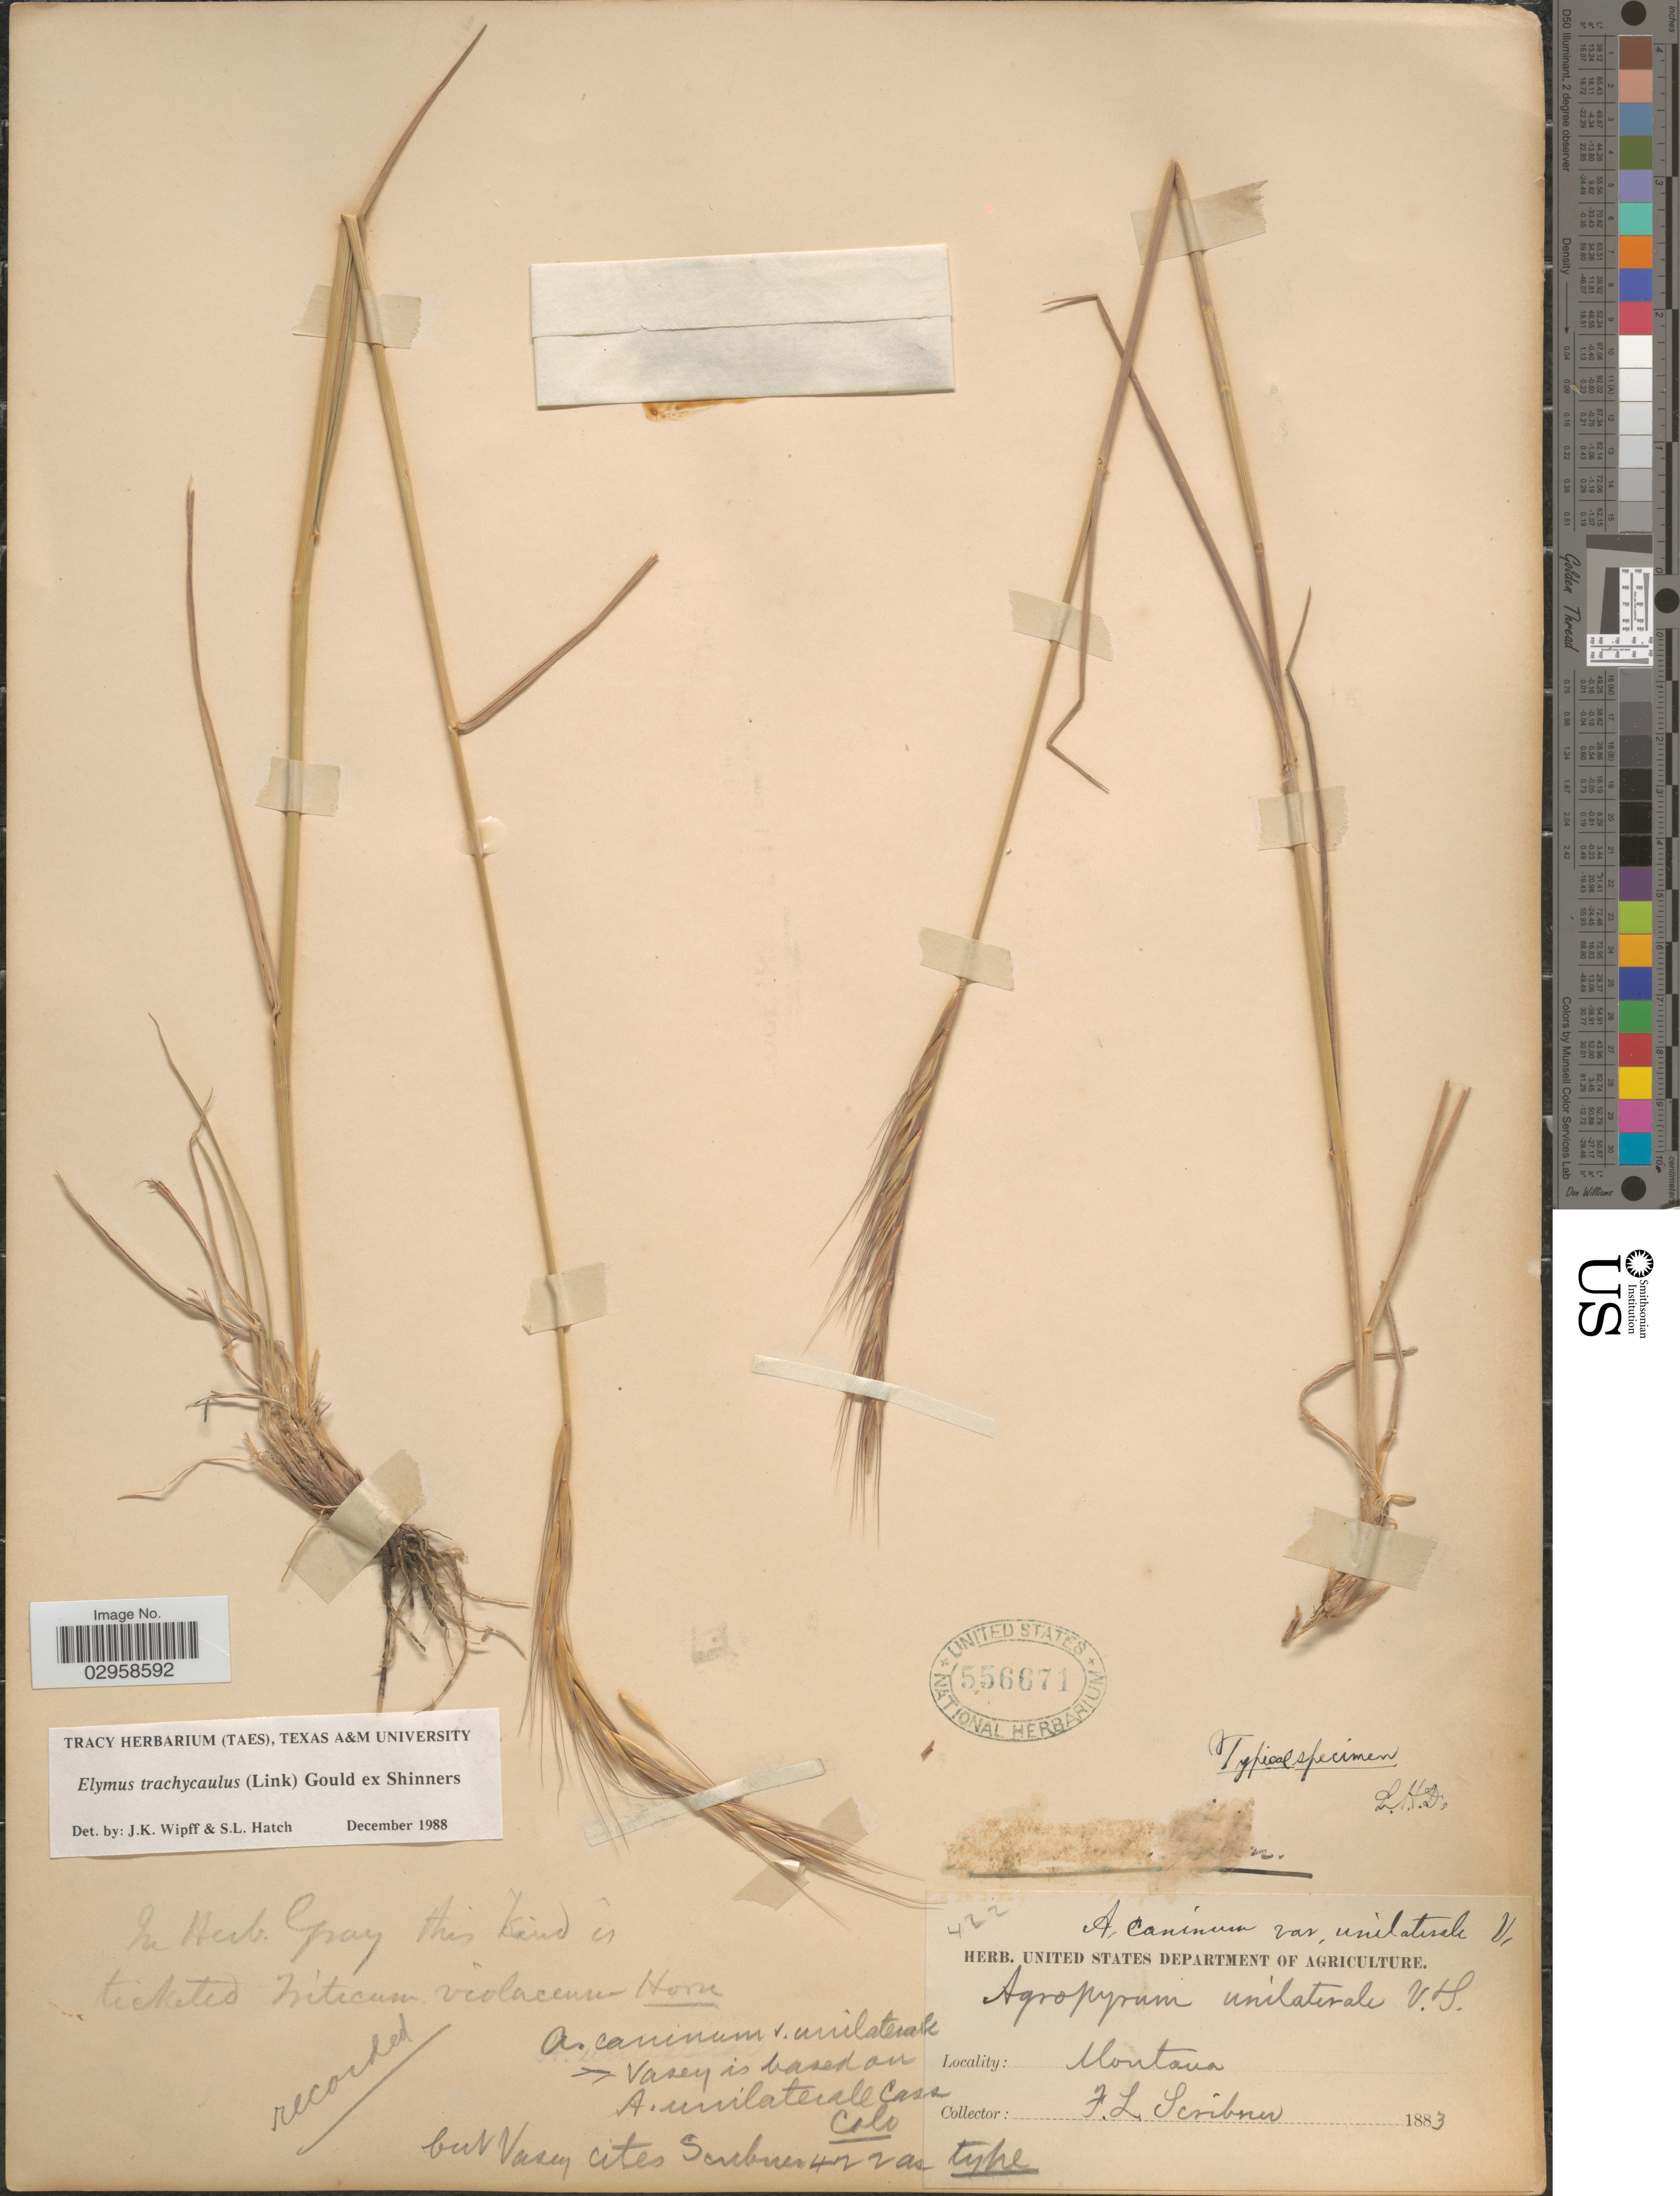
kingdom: Plantae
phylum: Tracheophyta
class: Liliopsida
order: Poales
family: Poaceae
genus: Elymus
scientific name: Elymus trachycaulus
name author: (Link) Gould ex Shinners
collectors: F. L. Scribner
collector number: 422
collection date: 1883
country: United States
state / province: Montana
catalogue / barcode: US 556671